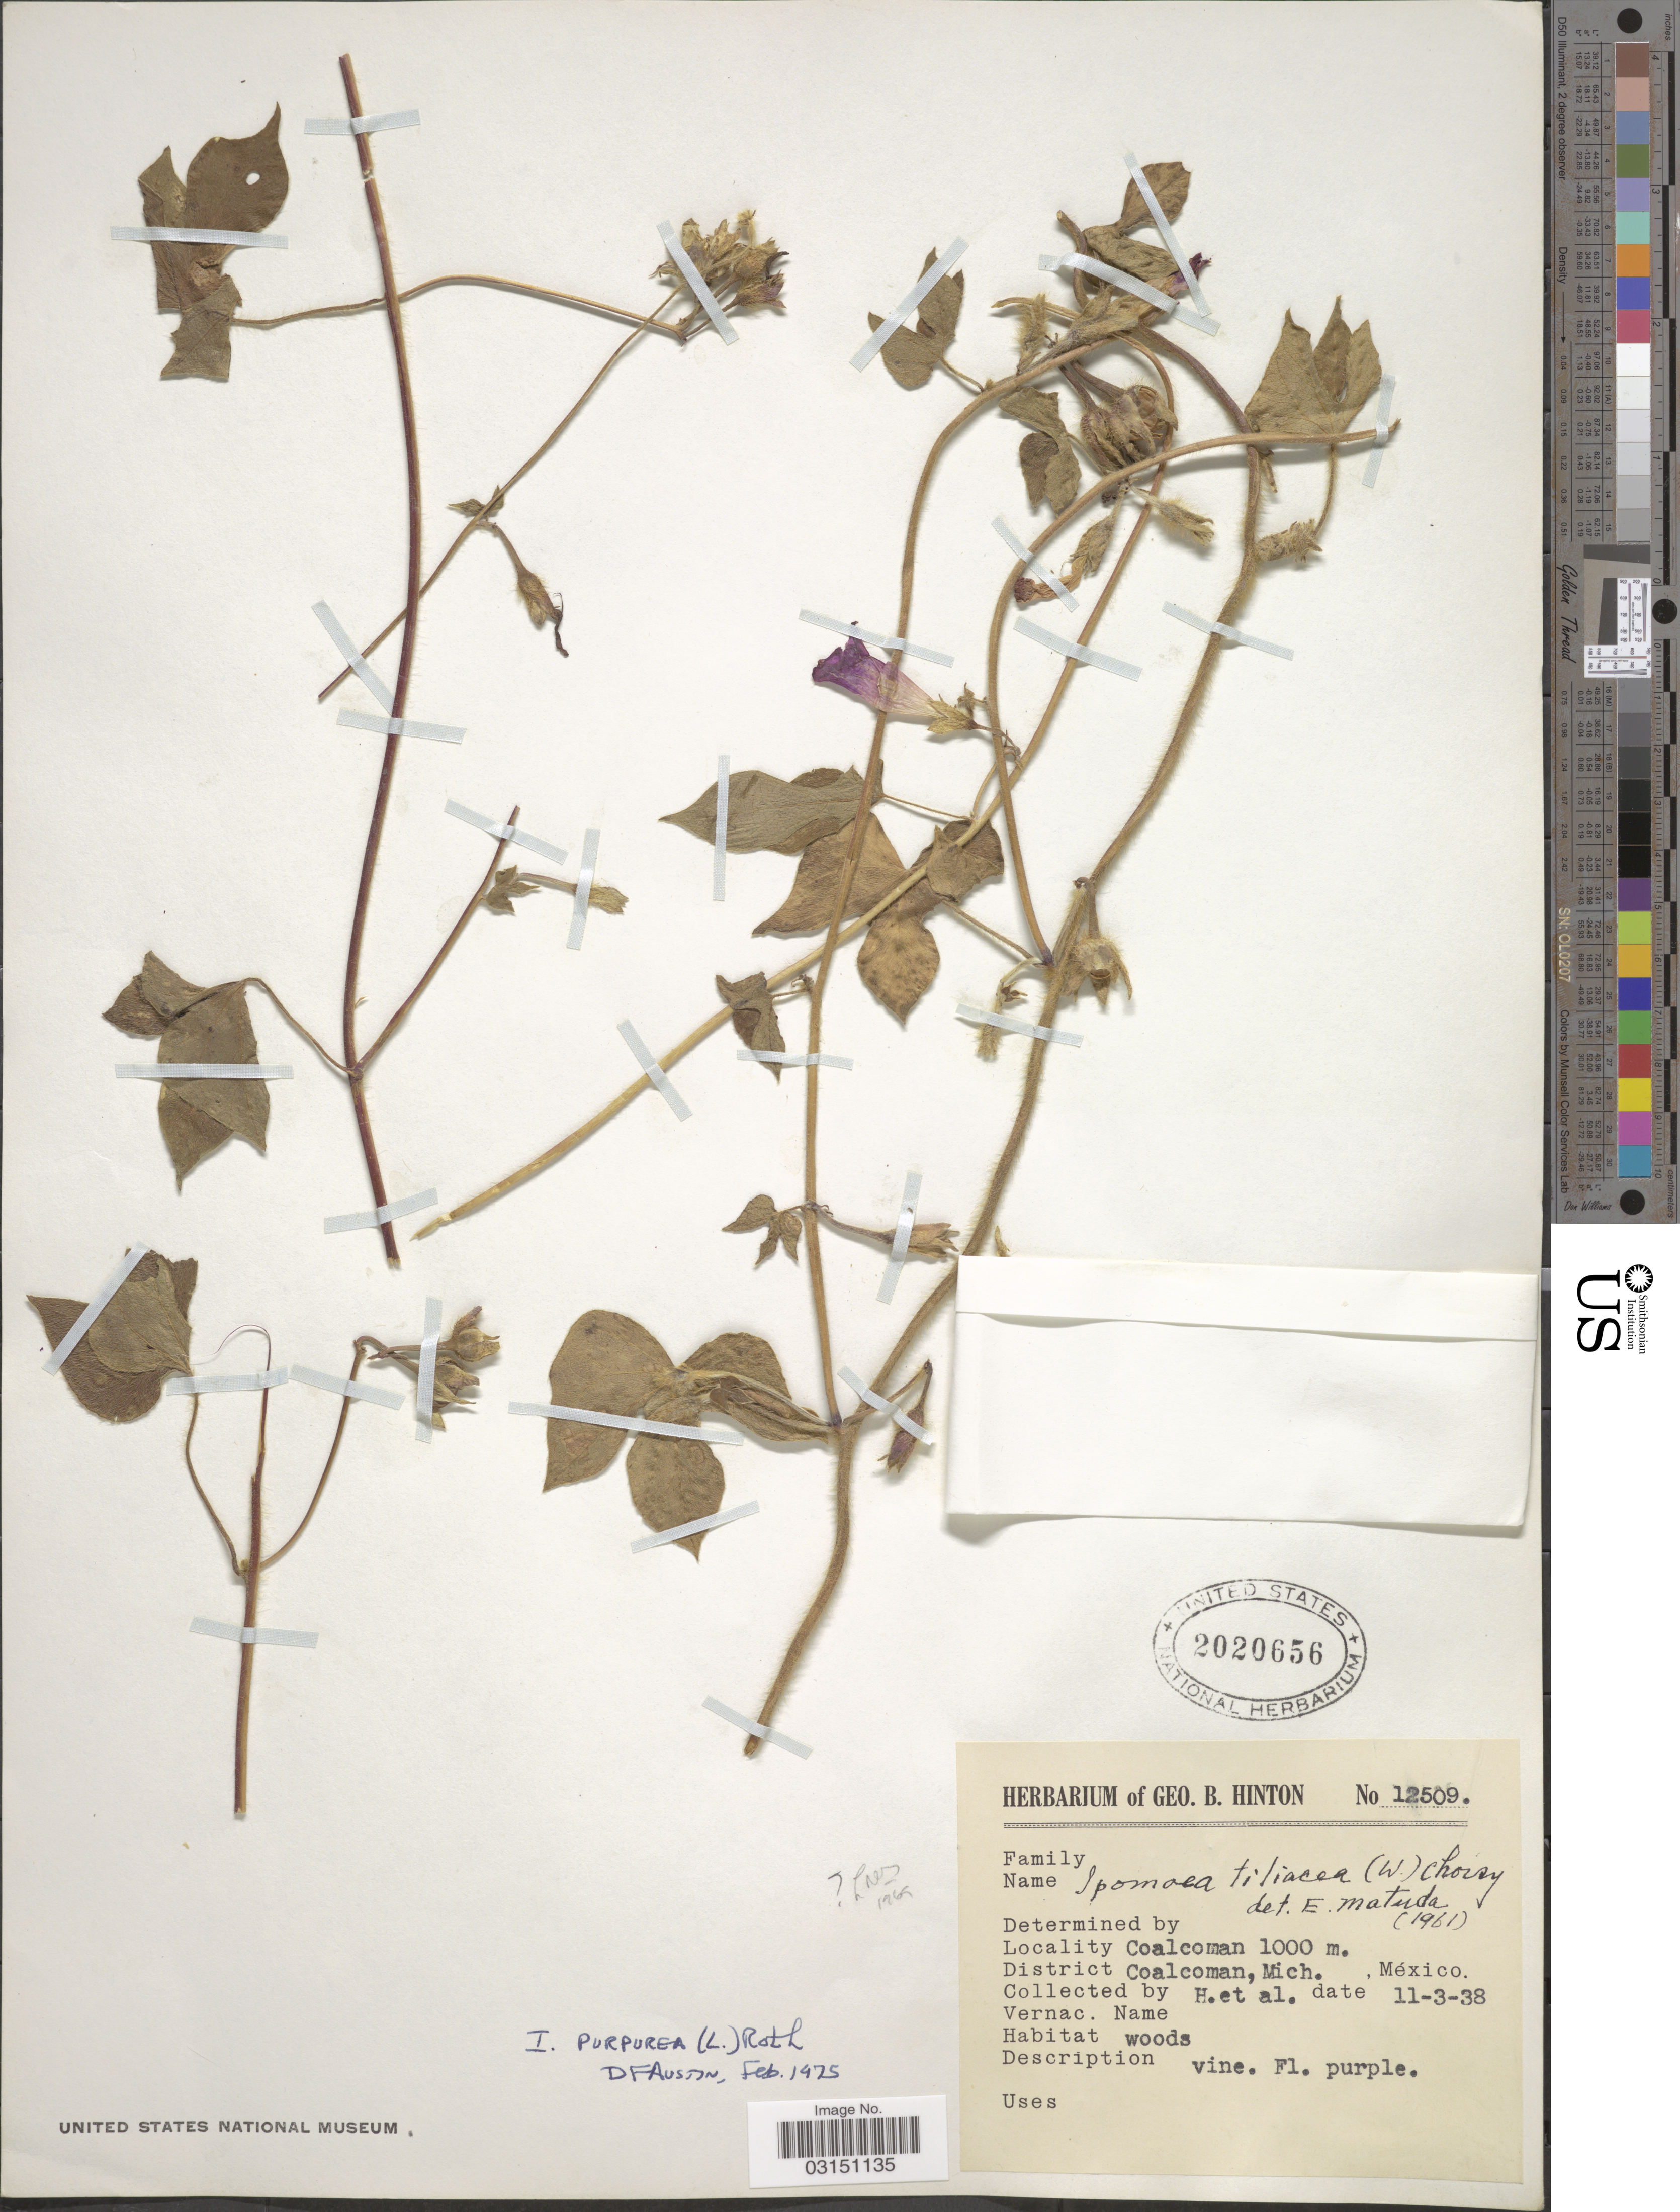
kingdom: Plantae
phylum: Tracheophyta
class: Magnoliopsida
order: Solanales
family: Convolvulaceae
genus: Ipomoea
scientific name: Ipomoea purpurea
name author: (L.) Roth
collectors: G. B. Hinton & et al.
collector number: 12509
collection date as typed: Transcribed d/m/y: 11/3/38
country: Mexico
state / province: Michoacán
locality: Coalcoman, District Coalcoman.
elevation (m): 1000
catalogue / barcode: US 2020656